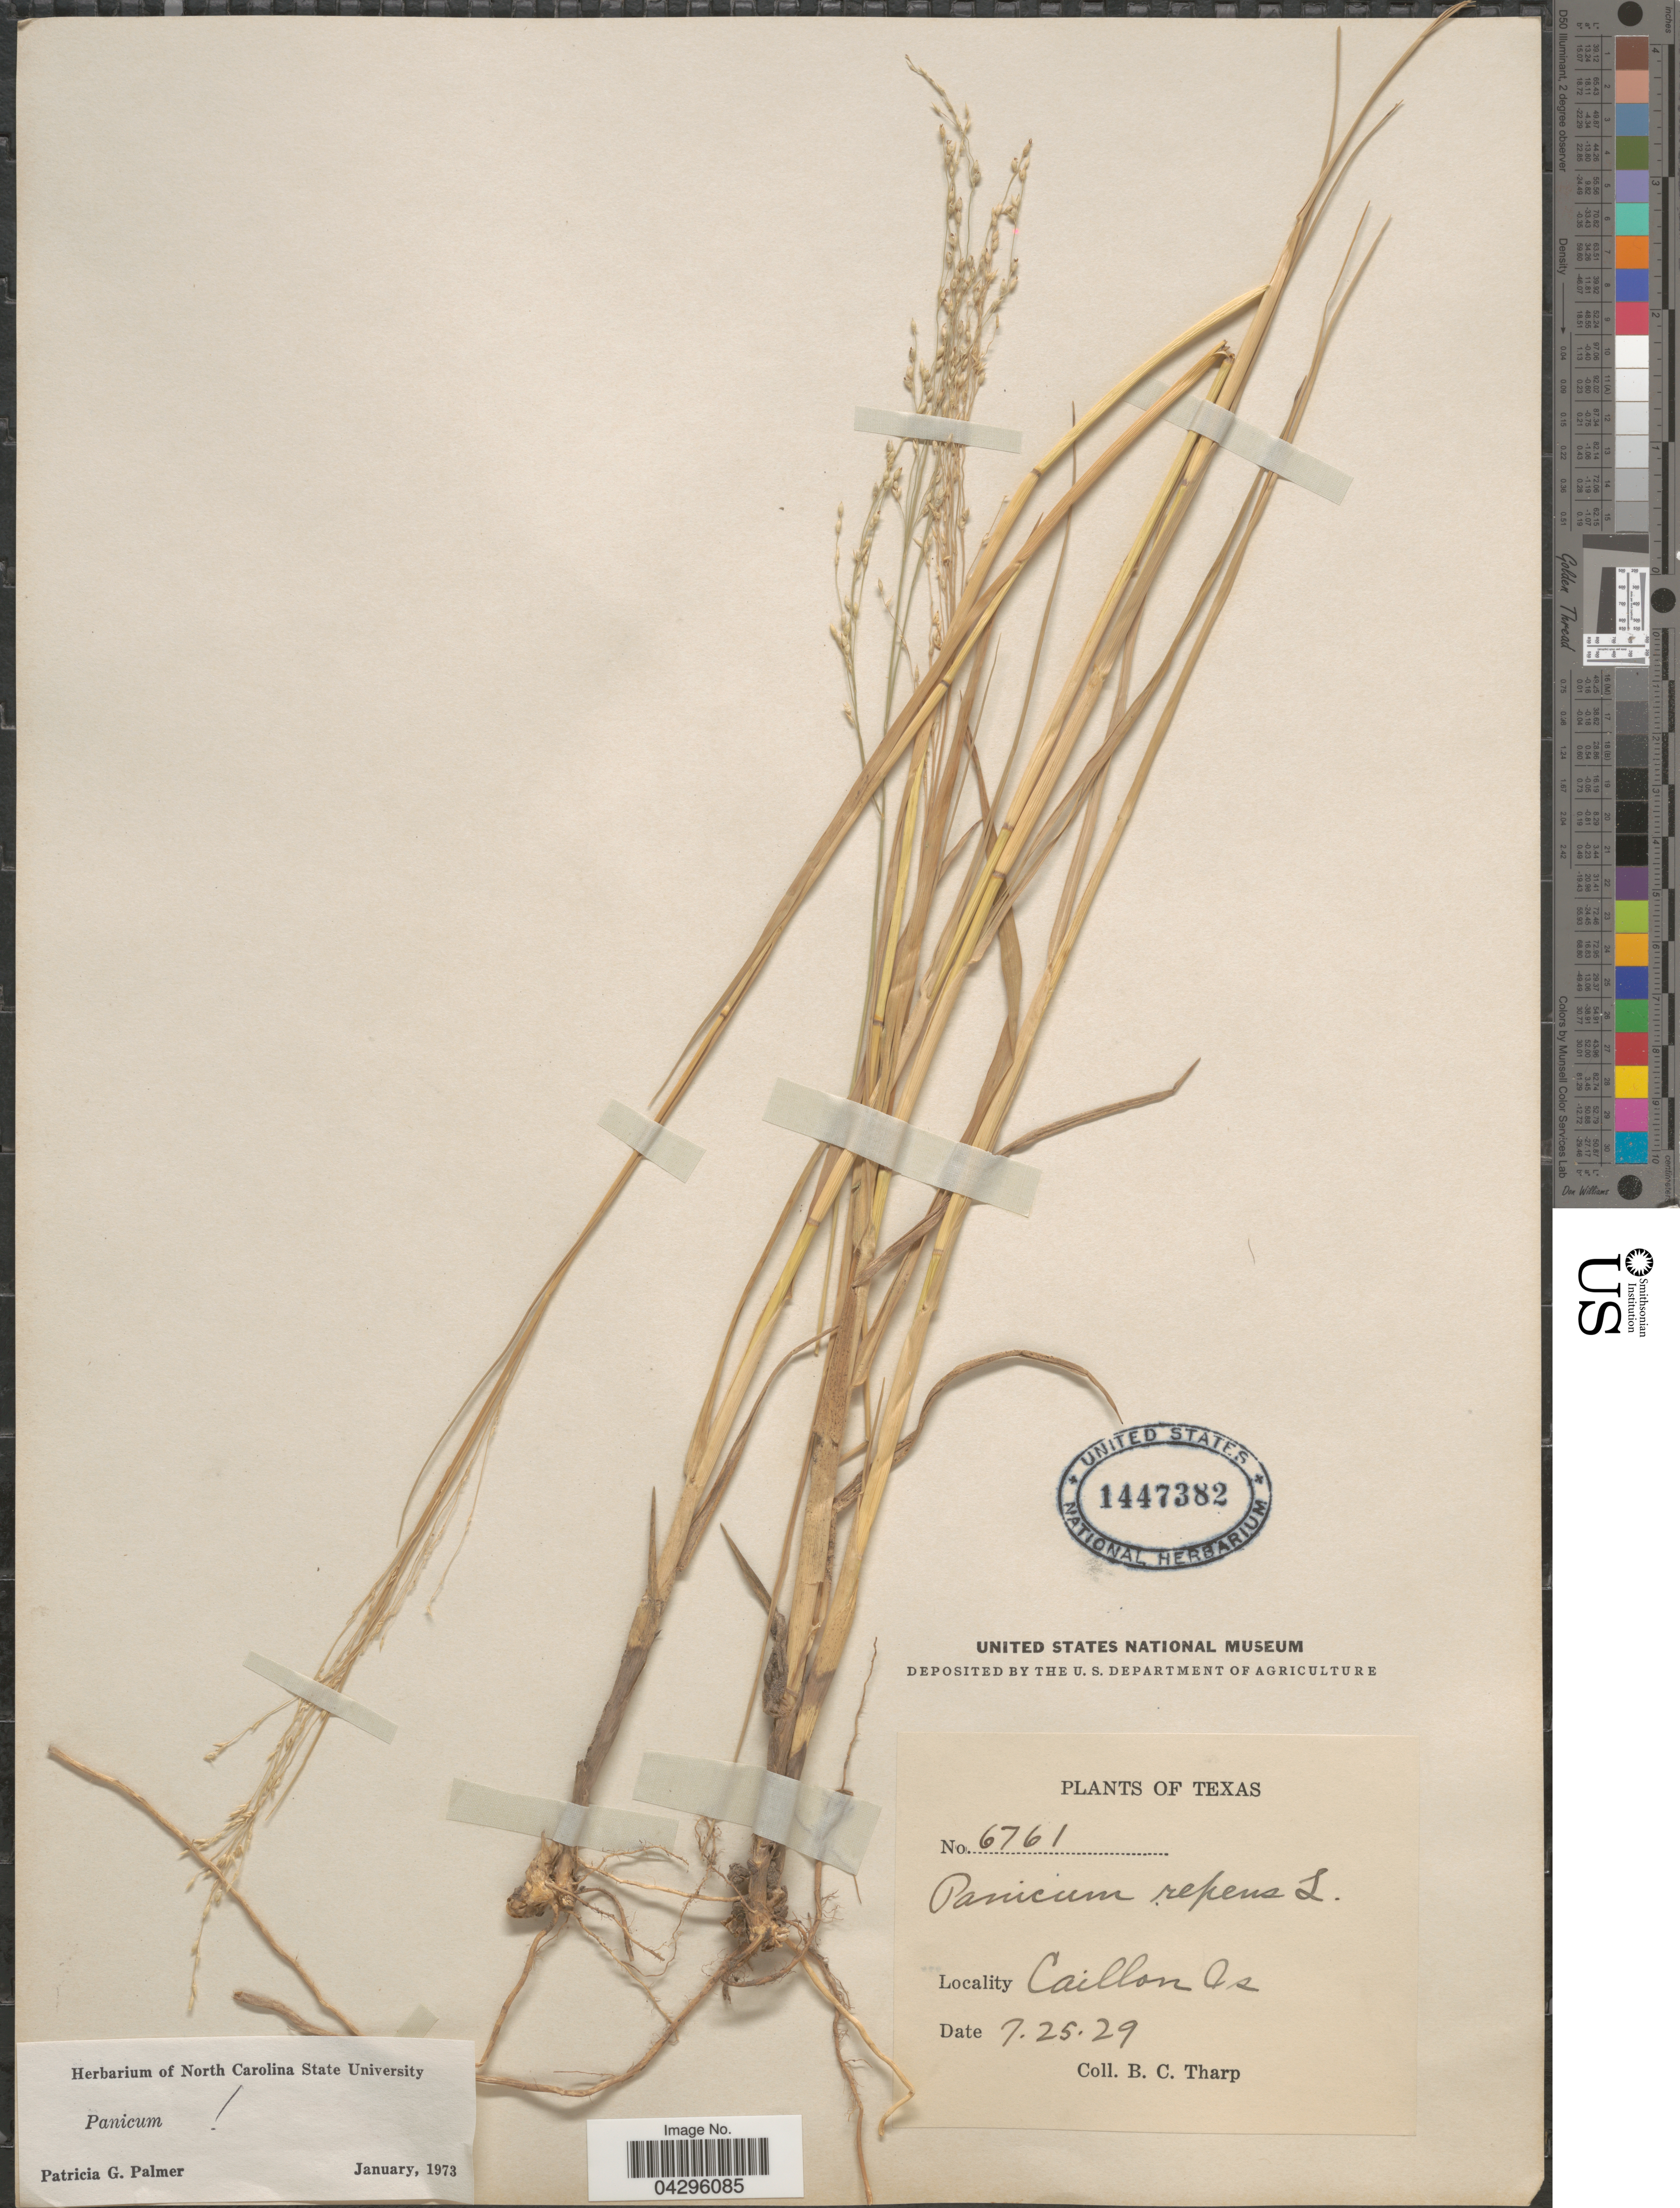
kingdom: Plantae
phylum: Tracheophyta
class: Liliopsida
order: Poales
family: Poaceae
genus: Panicum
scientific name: Panicum repens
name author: L.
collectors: B. C. Tharp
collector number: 6761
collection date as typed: Transcribed d/m/y: 25/7/29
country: United States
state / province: Texas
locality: Caillon Is.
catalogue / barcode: US 1447382